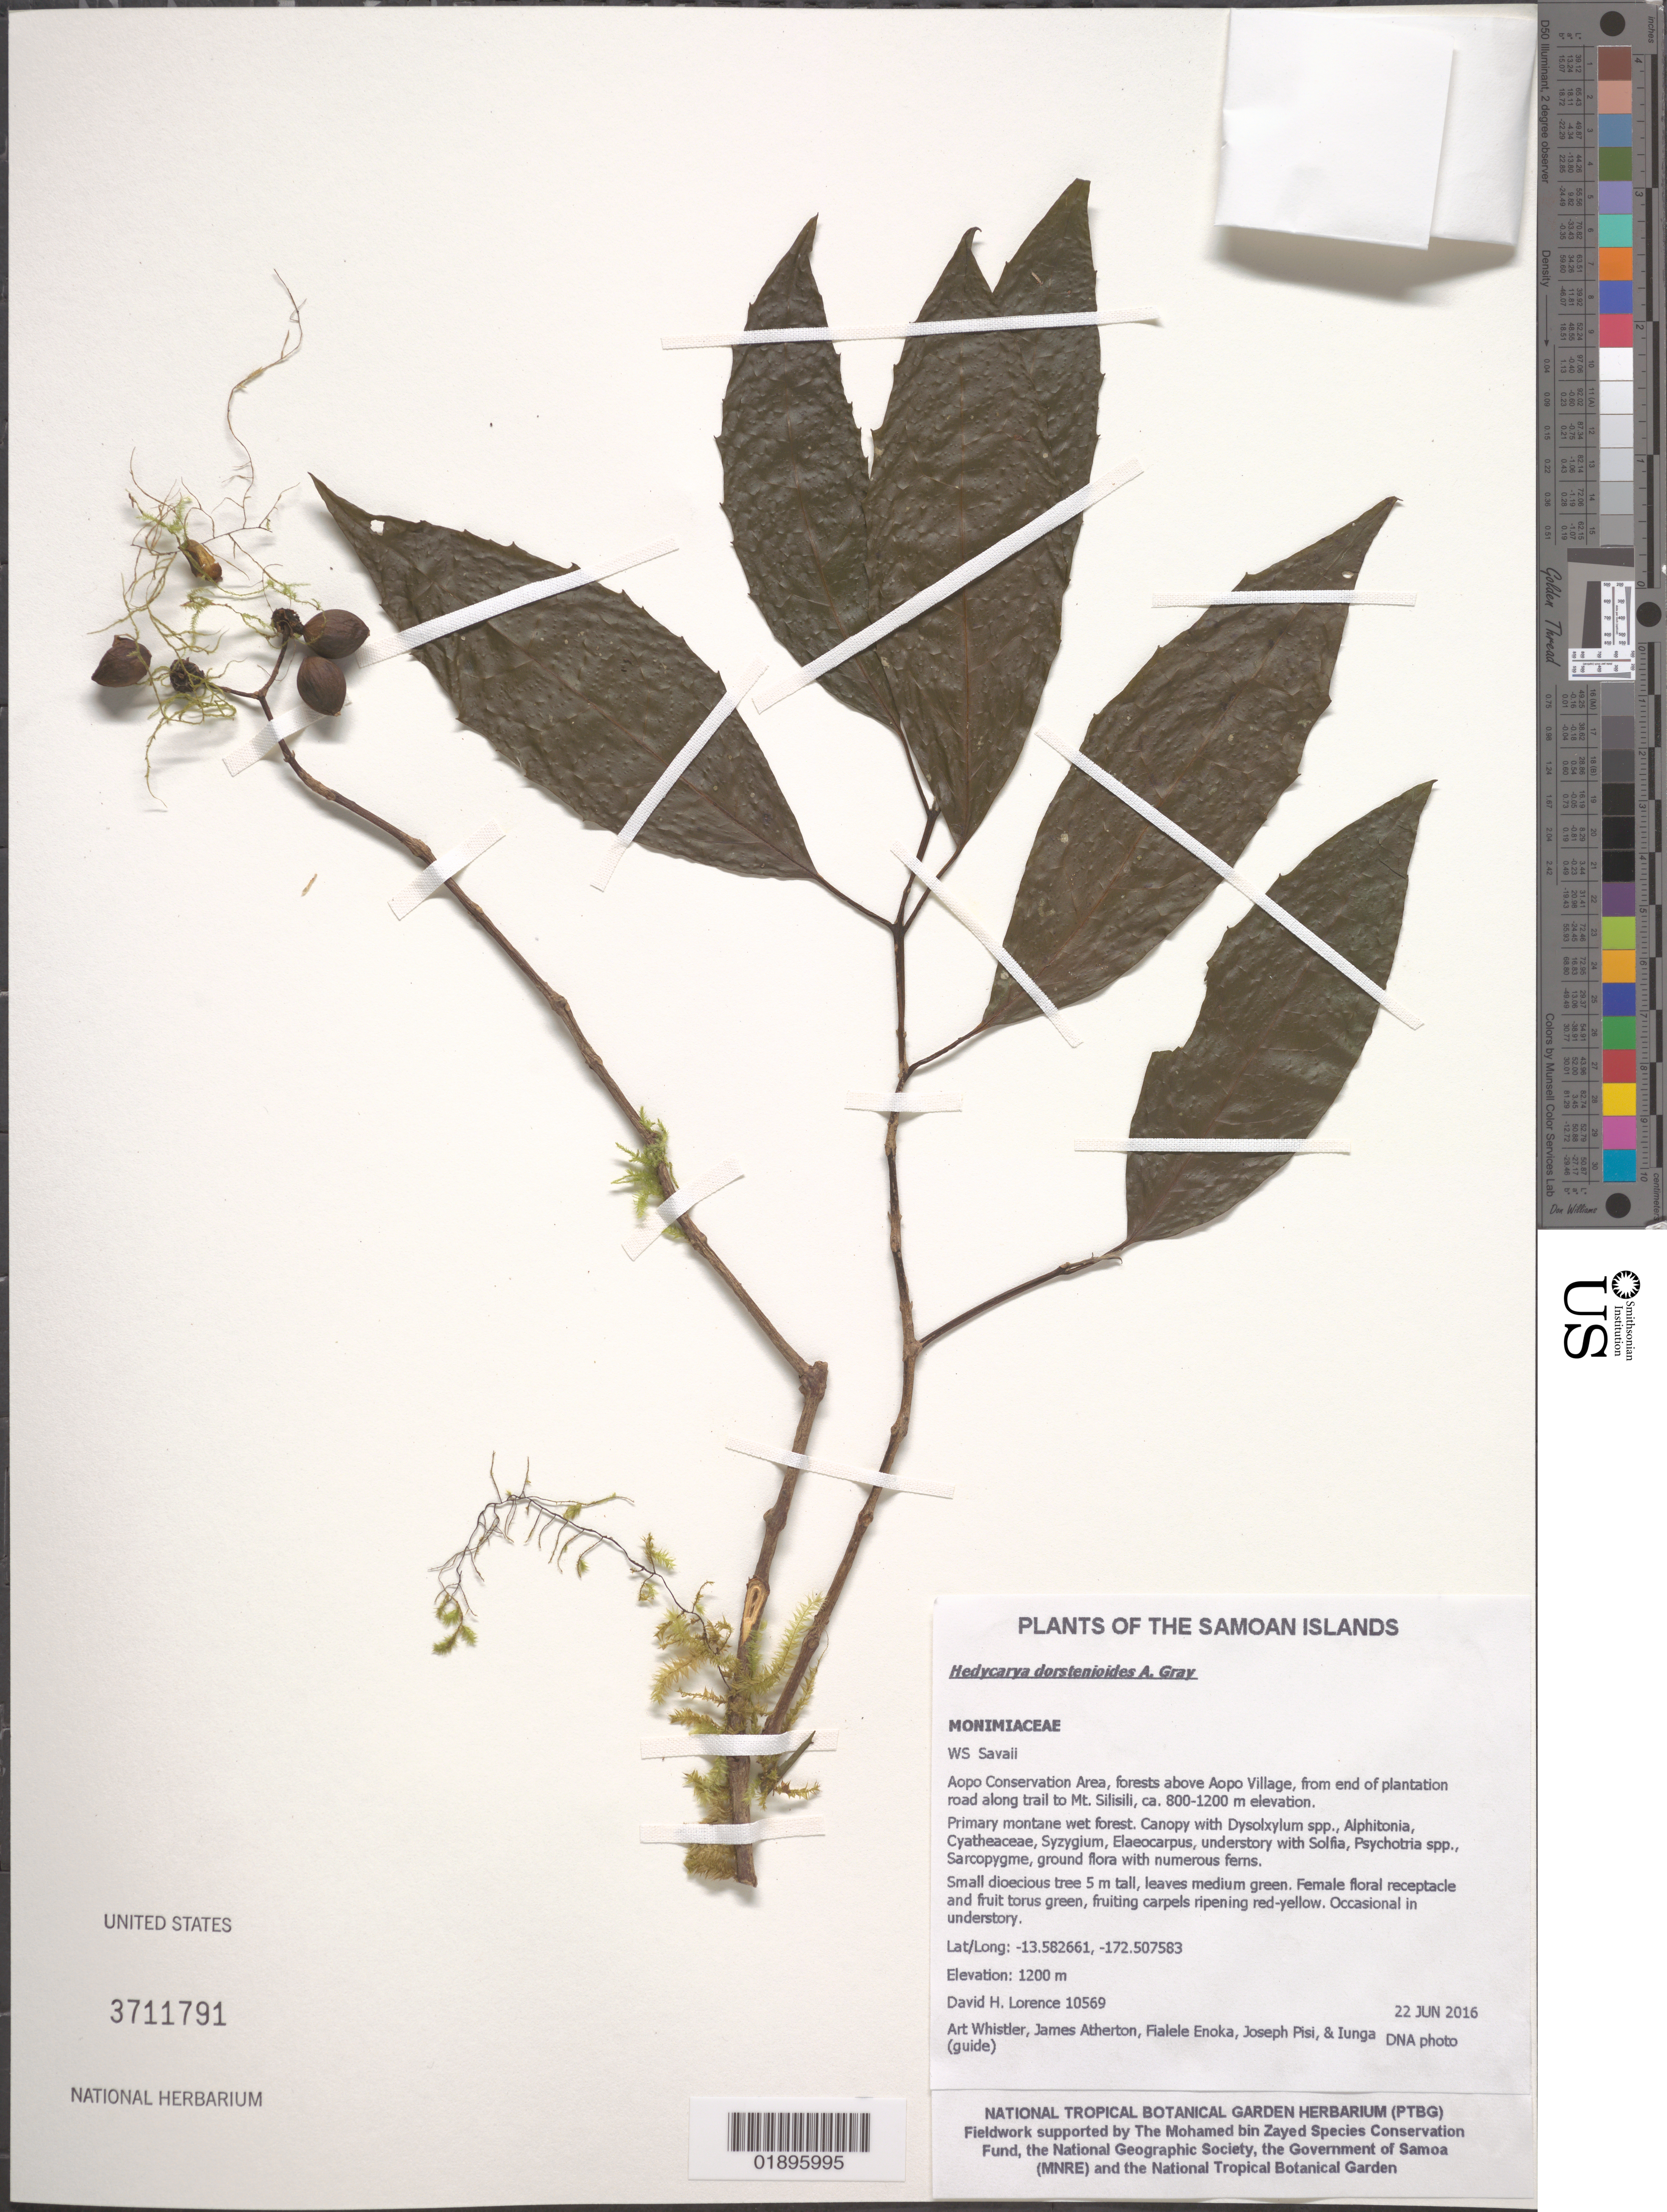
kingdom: Plantae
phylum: Tracheophyta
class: Magnoliopsida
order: Laurales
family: Monimiaceae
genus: Hedycarya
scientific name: Hedycarya dorstenioides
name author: A. Gray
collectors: D. Lorence, A. Whistler, J. Atherton, F. Enoka & J. Pisi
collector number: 10569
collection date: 2016-06-22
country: Samoa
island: Savai'i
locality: Aopo Conservation Area, forests above Aopo Village, from end of plantation road along trail to Mt. Silisili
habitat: Primary montane wet forest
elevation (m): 1200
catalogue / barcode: US 3711791